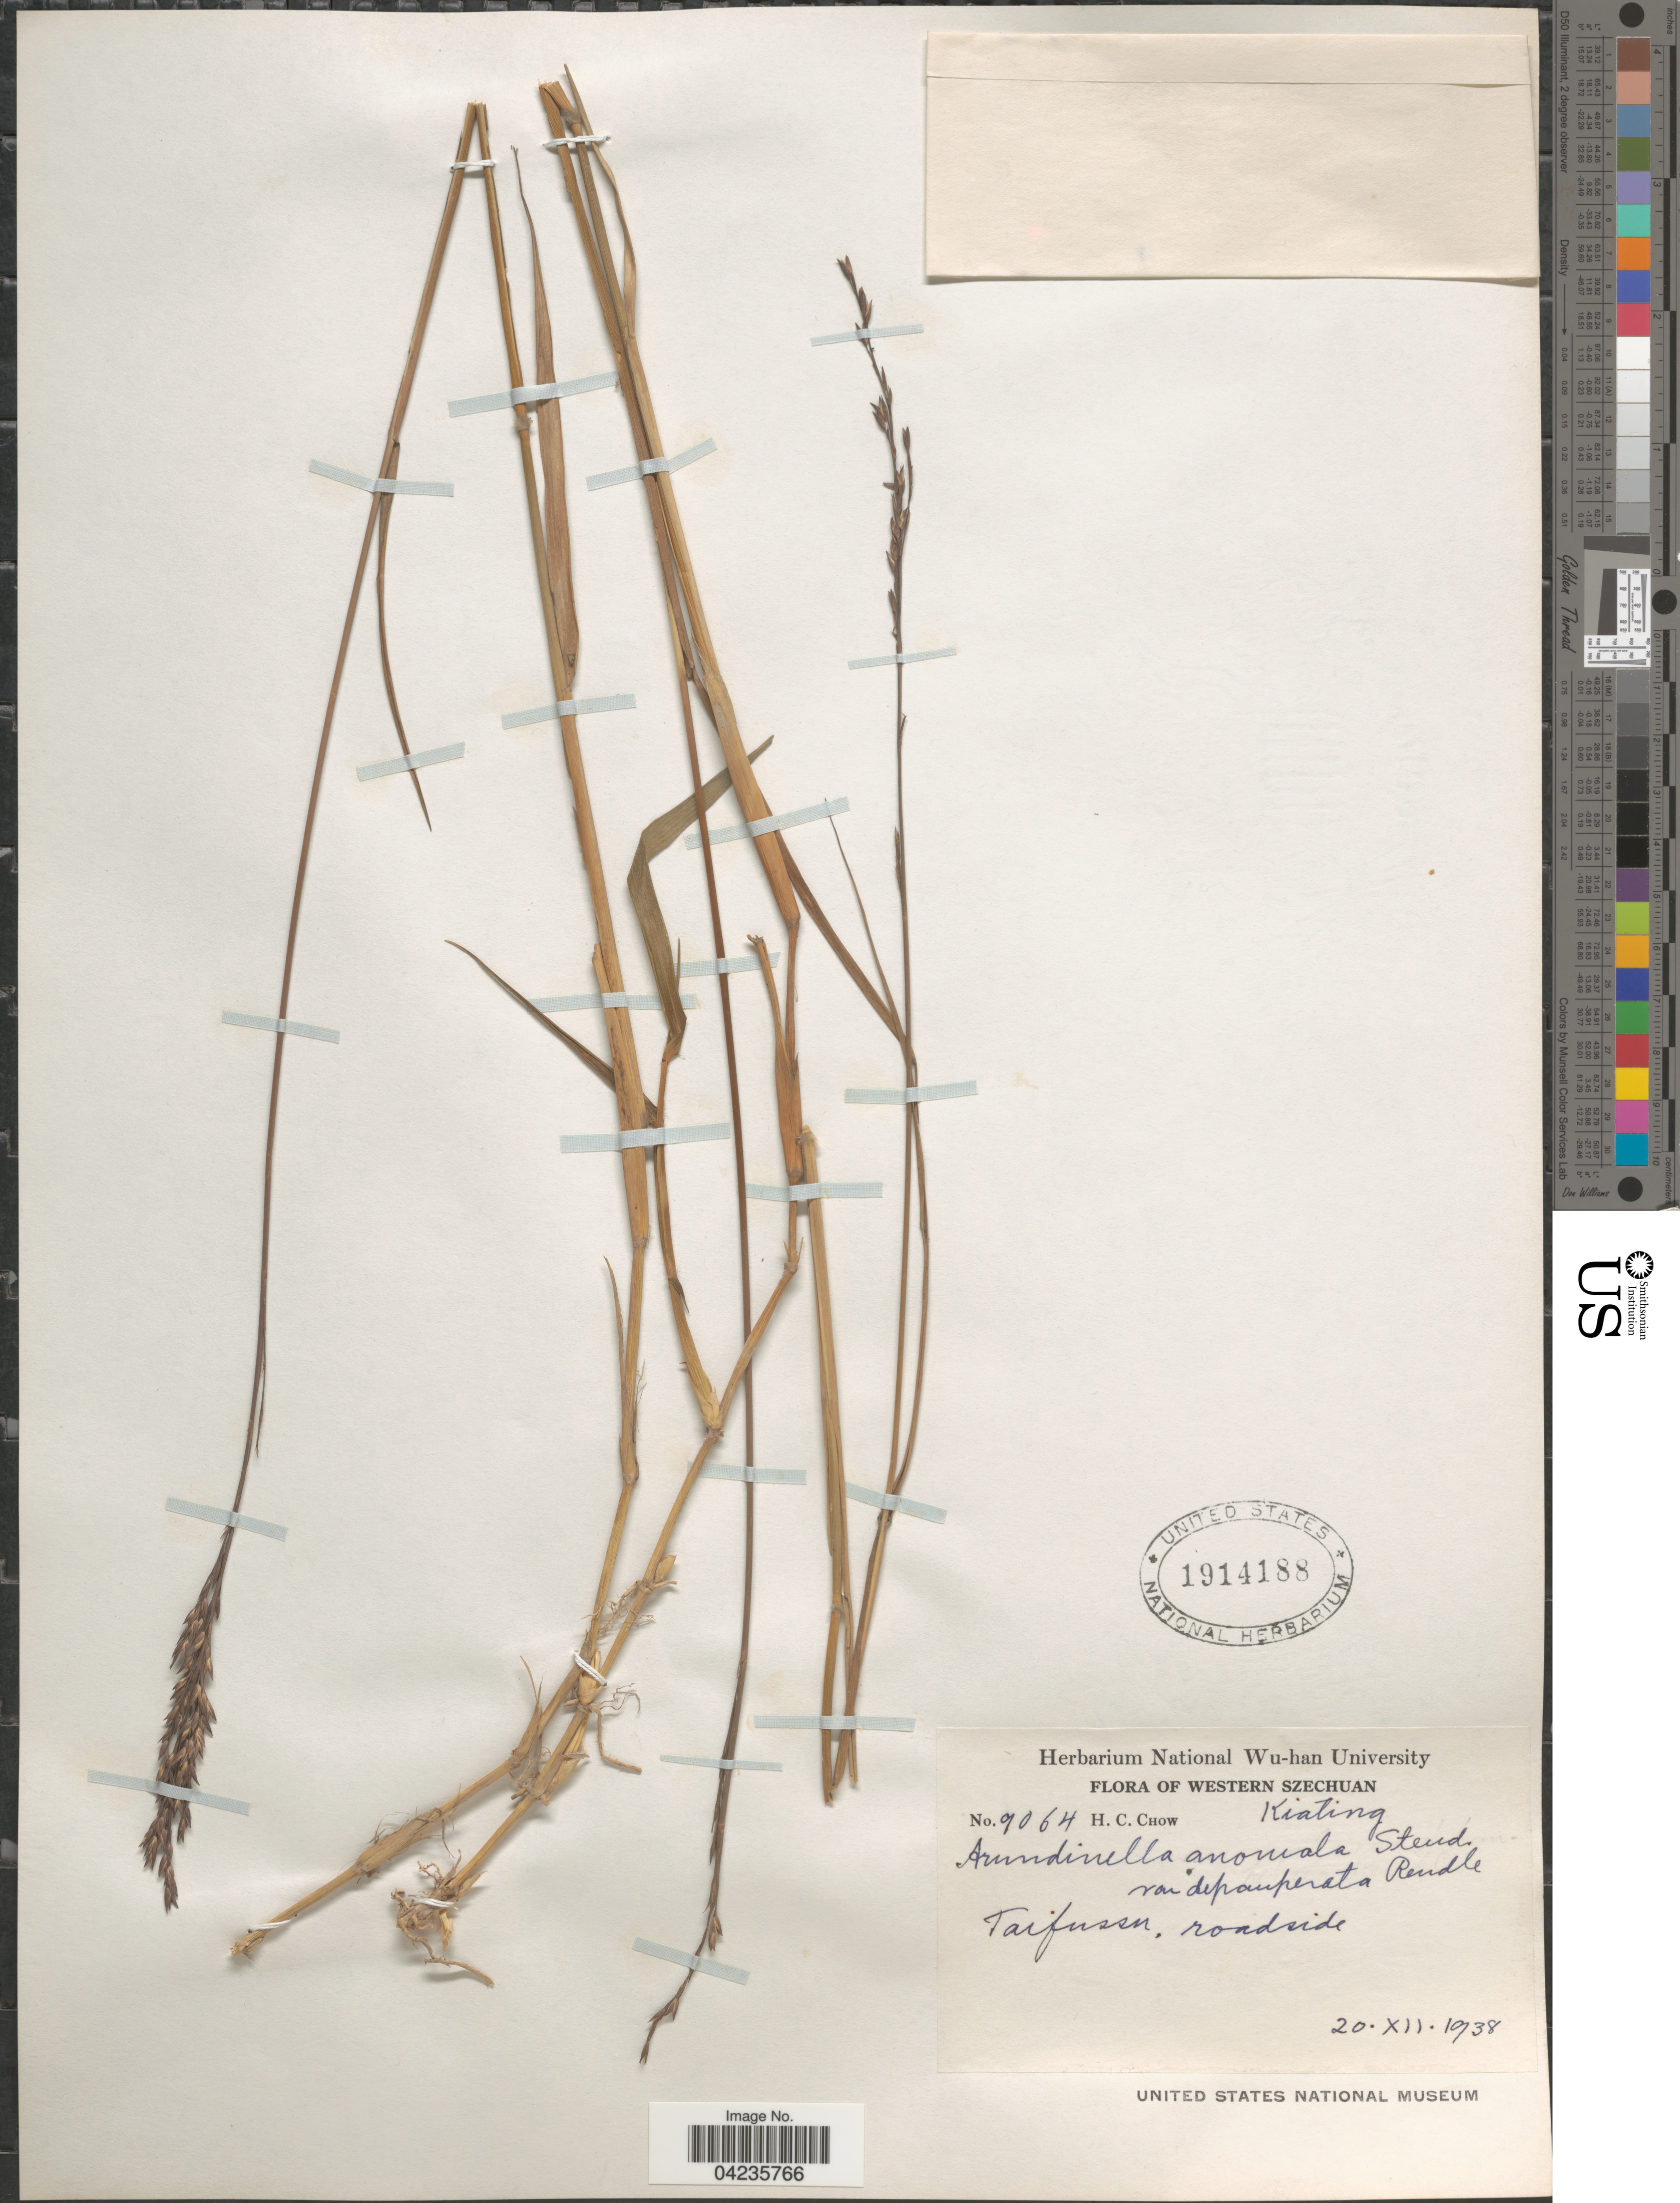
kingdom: Plantae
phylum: Tracheophyta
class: Liliopsida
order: Poales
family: Poaceae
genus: Arundinella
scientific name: Arundinella hirta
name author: (Thunb.) Tanaka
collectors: H. Chow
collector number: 9064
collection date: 1938-12-20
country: China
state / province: Sichuan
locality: Western Szechuan. Kiating. Taifussu, roadside.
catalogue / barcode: US 1914188